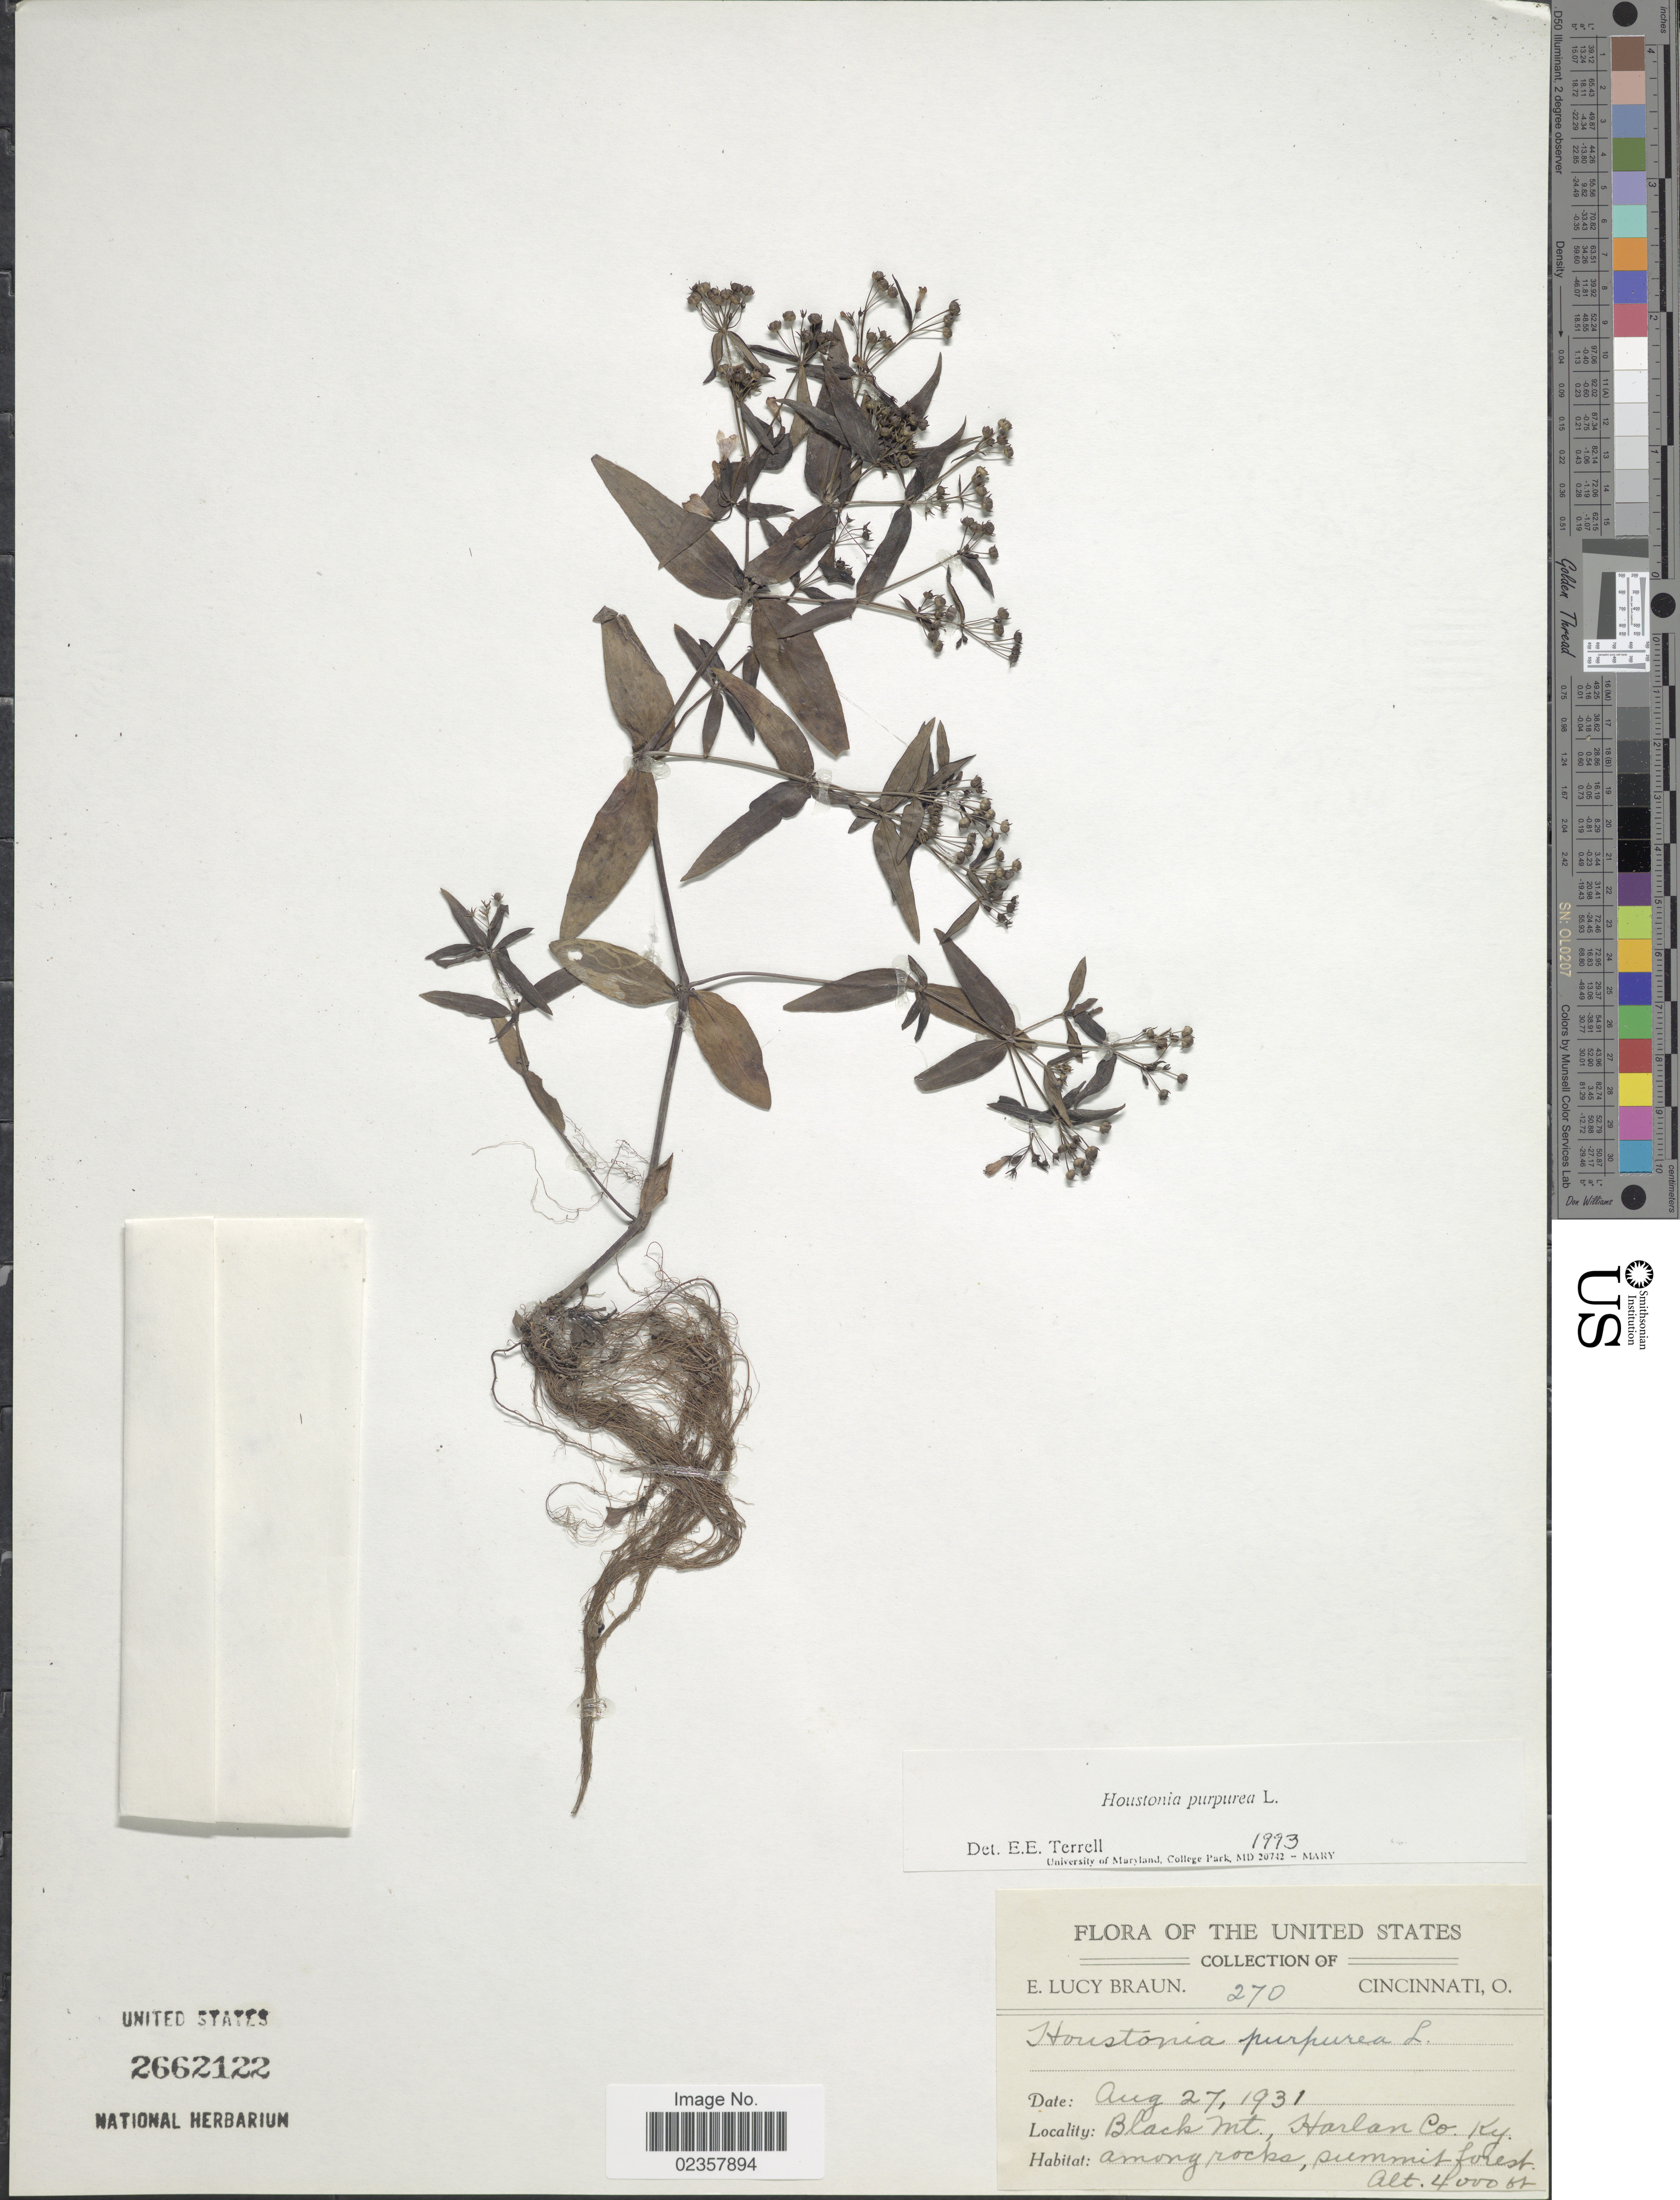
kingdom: Plantae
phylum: Tracheophyta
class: Magnoliopsida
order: Gentianales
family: Rubiaceae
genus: Houstonia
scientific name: Houstonia purpurea var. purpurea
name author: L.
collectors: E. L. Braun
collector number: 270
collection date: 1931-08-27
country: United States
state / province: Kentucky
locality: Black Mt., Harlan Co. Ky.among rocks , summit forest.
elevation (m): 1219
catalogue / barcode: US 2662122